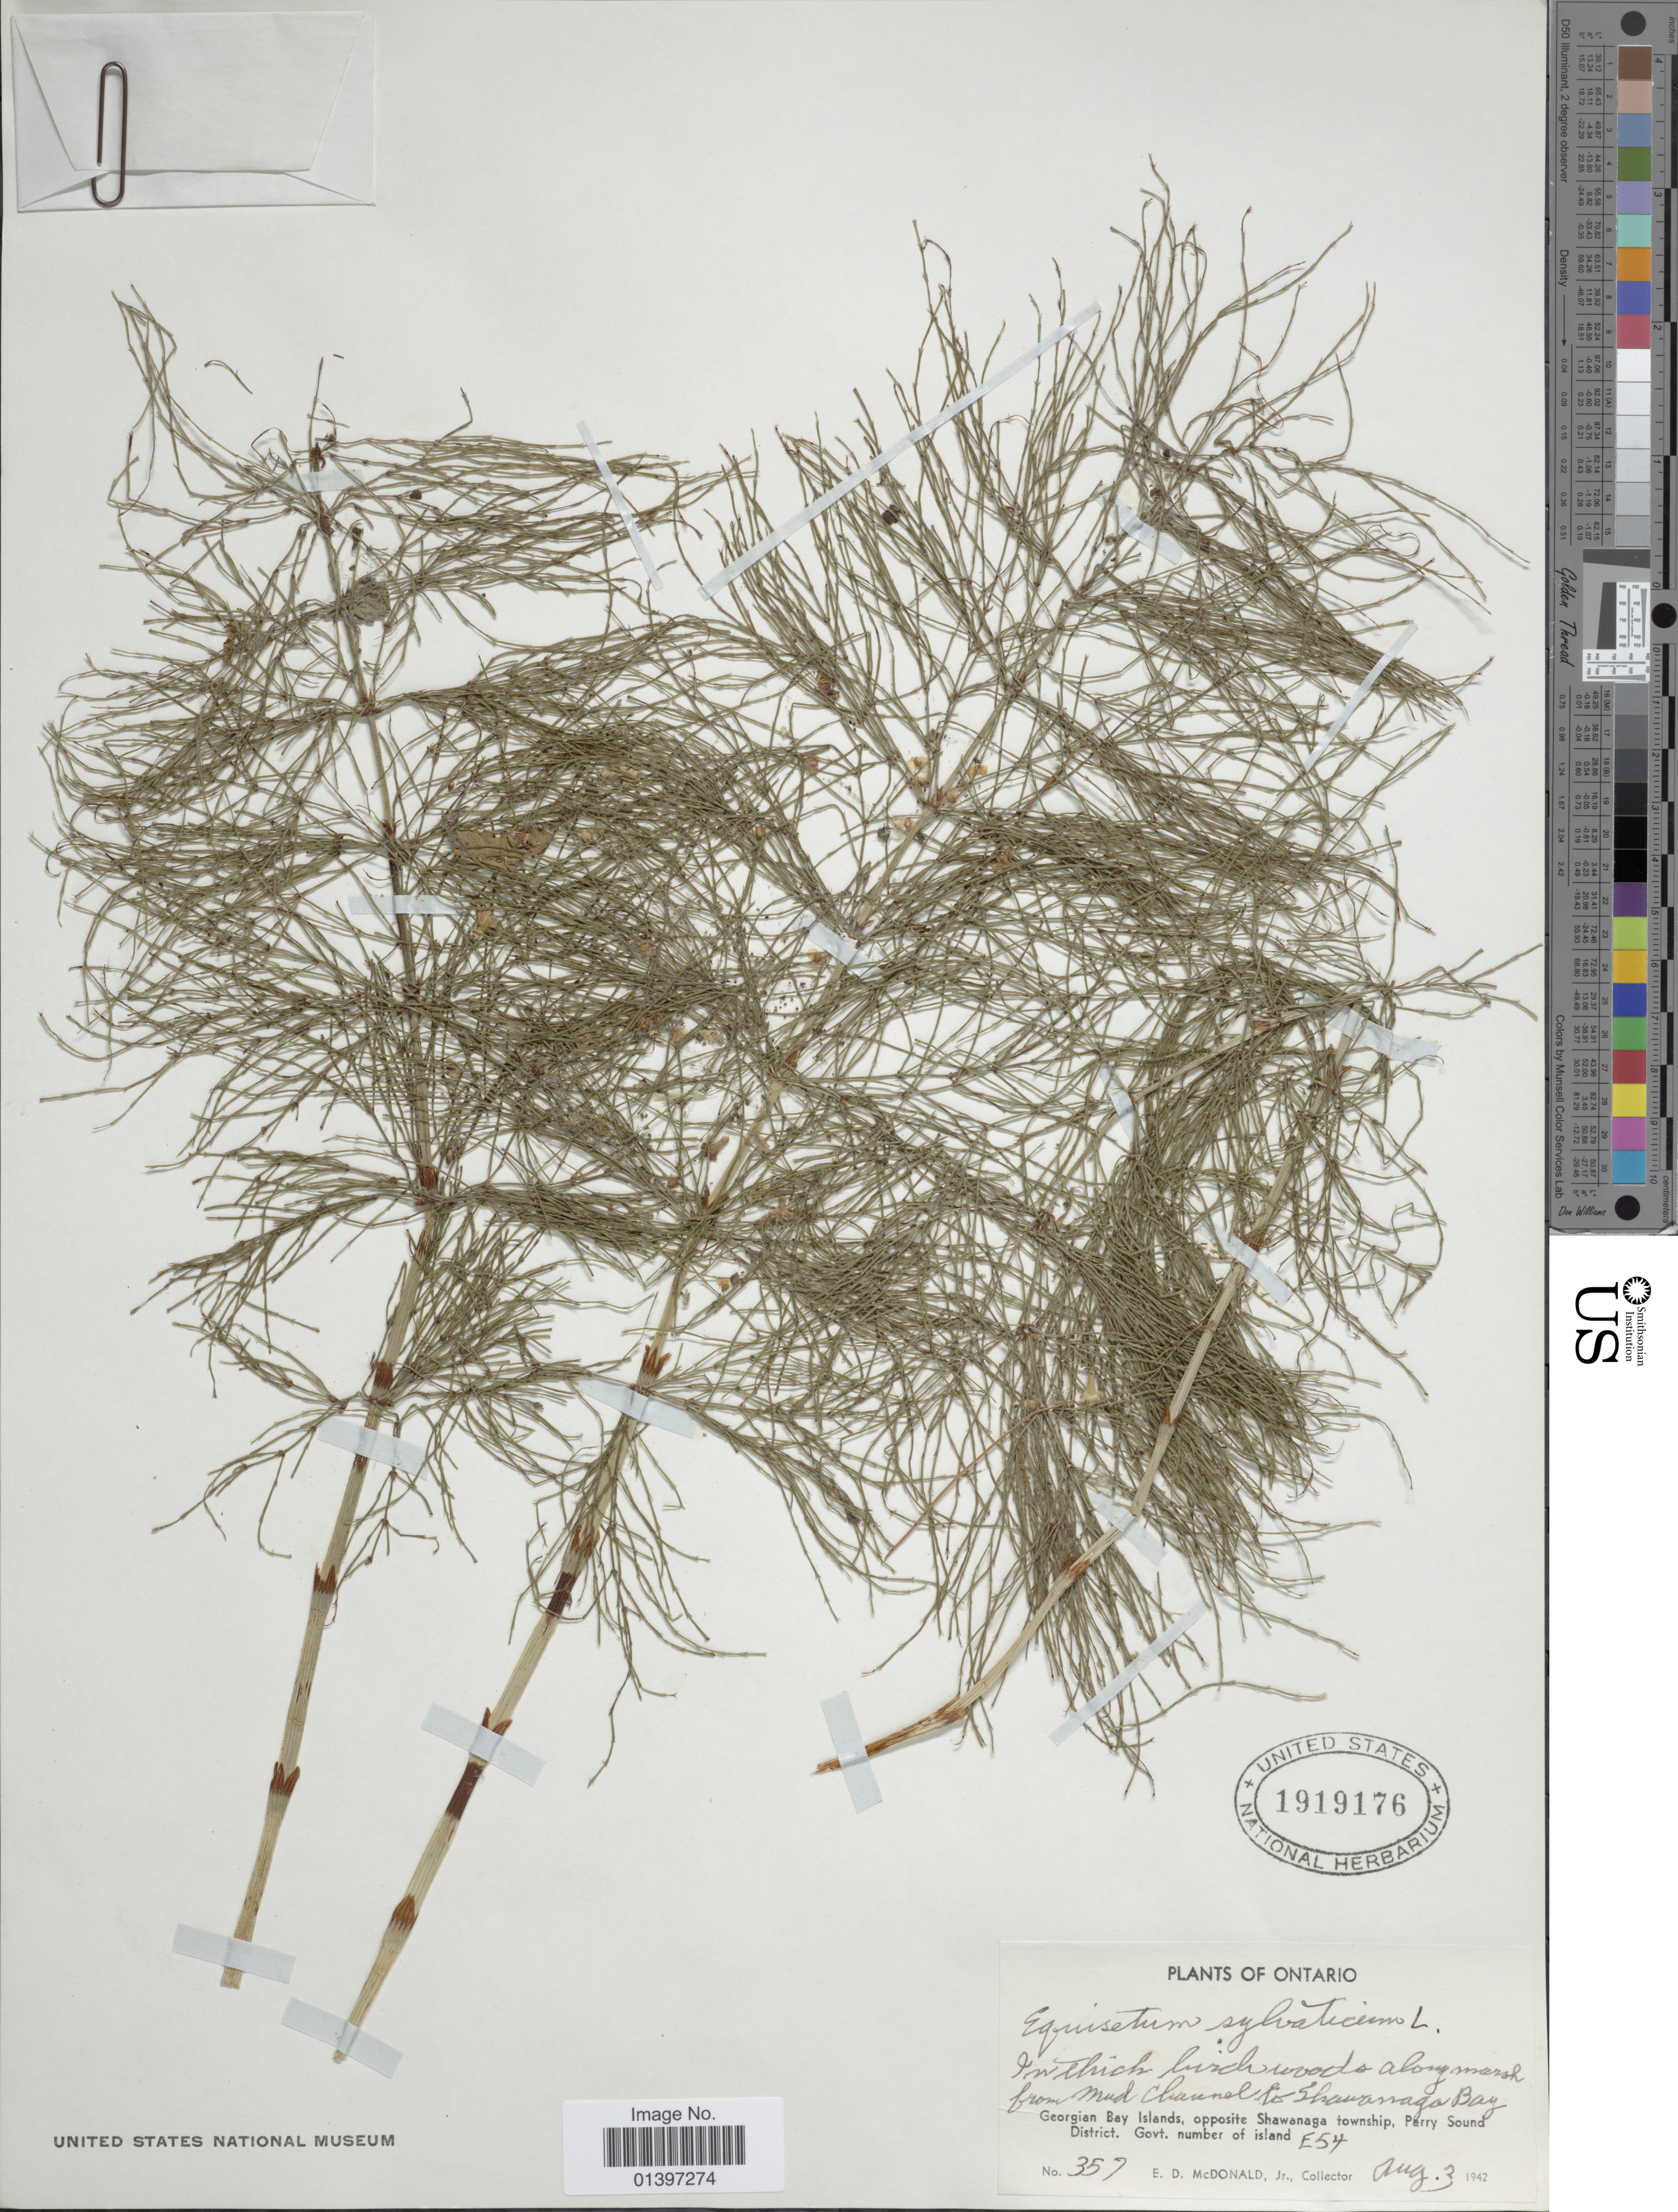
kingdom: Plantae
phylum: Tracheophyta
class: Polypodiopsida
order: Equisetales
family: Equisetaceae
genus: Equisetum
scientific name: Equisetum sylvaticum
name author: L.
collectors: E. D. McDonald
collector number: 357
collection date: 1942-08-03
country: Canada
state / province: Ontario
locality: Georgian bay Islands, opposite Shawanaga township, Parry Sound District Govt. number of island E54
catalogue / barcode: US 1919176